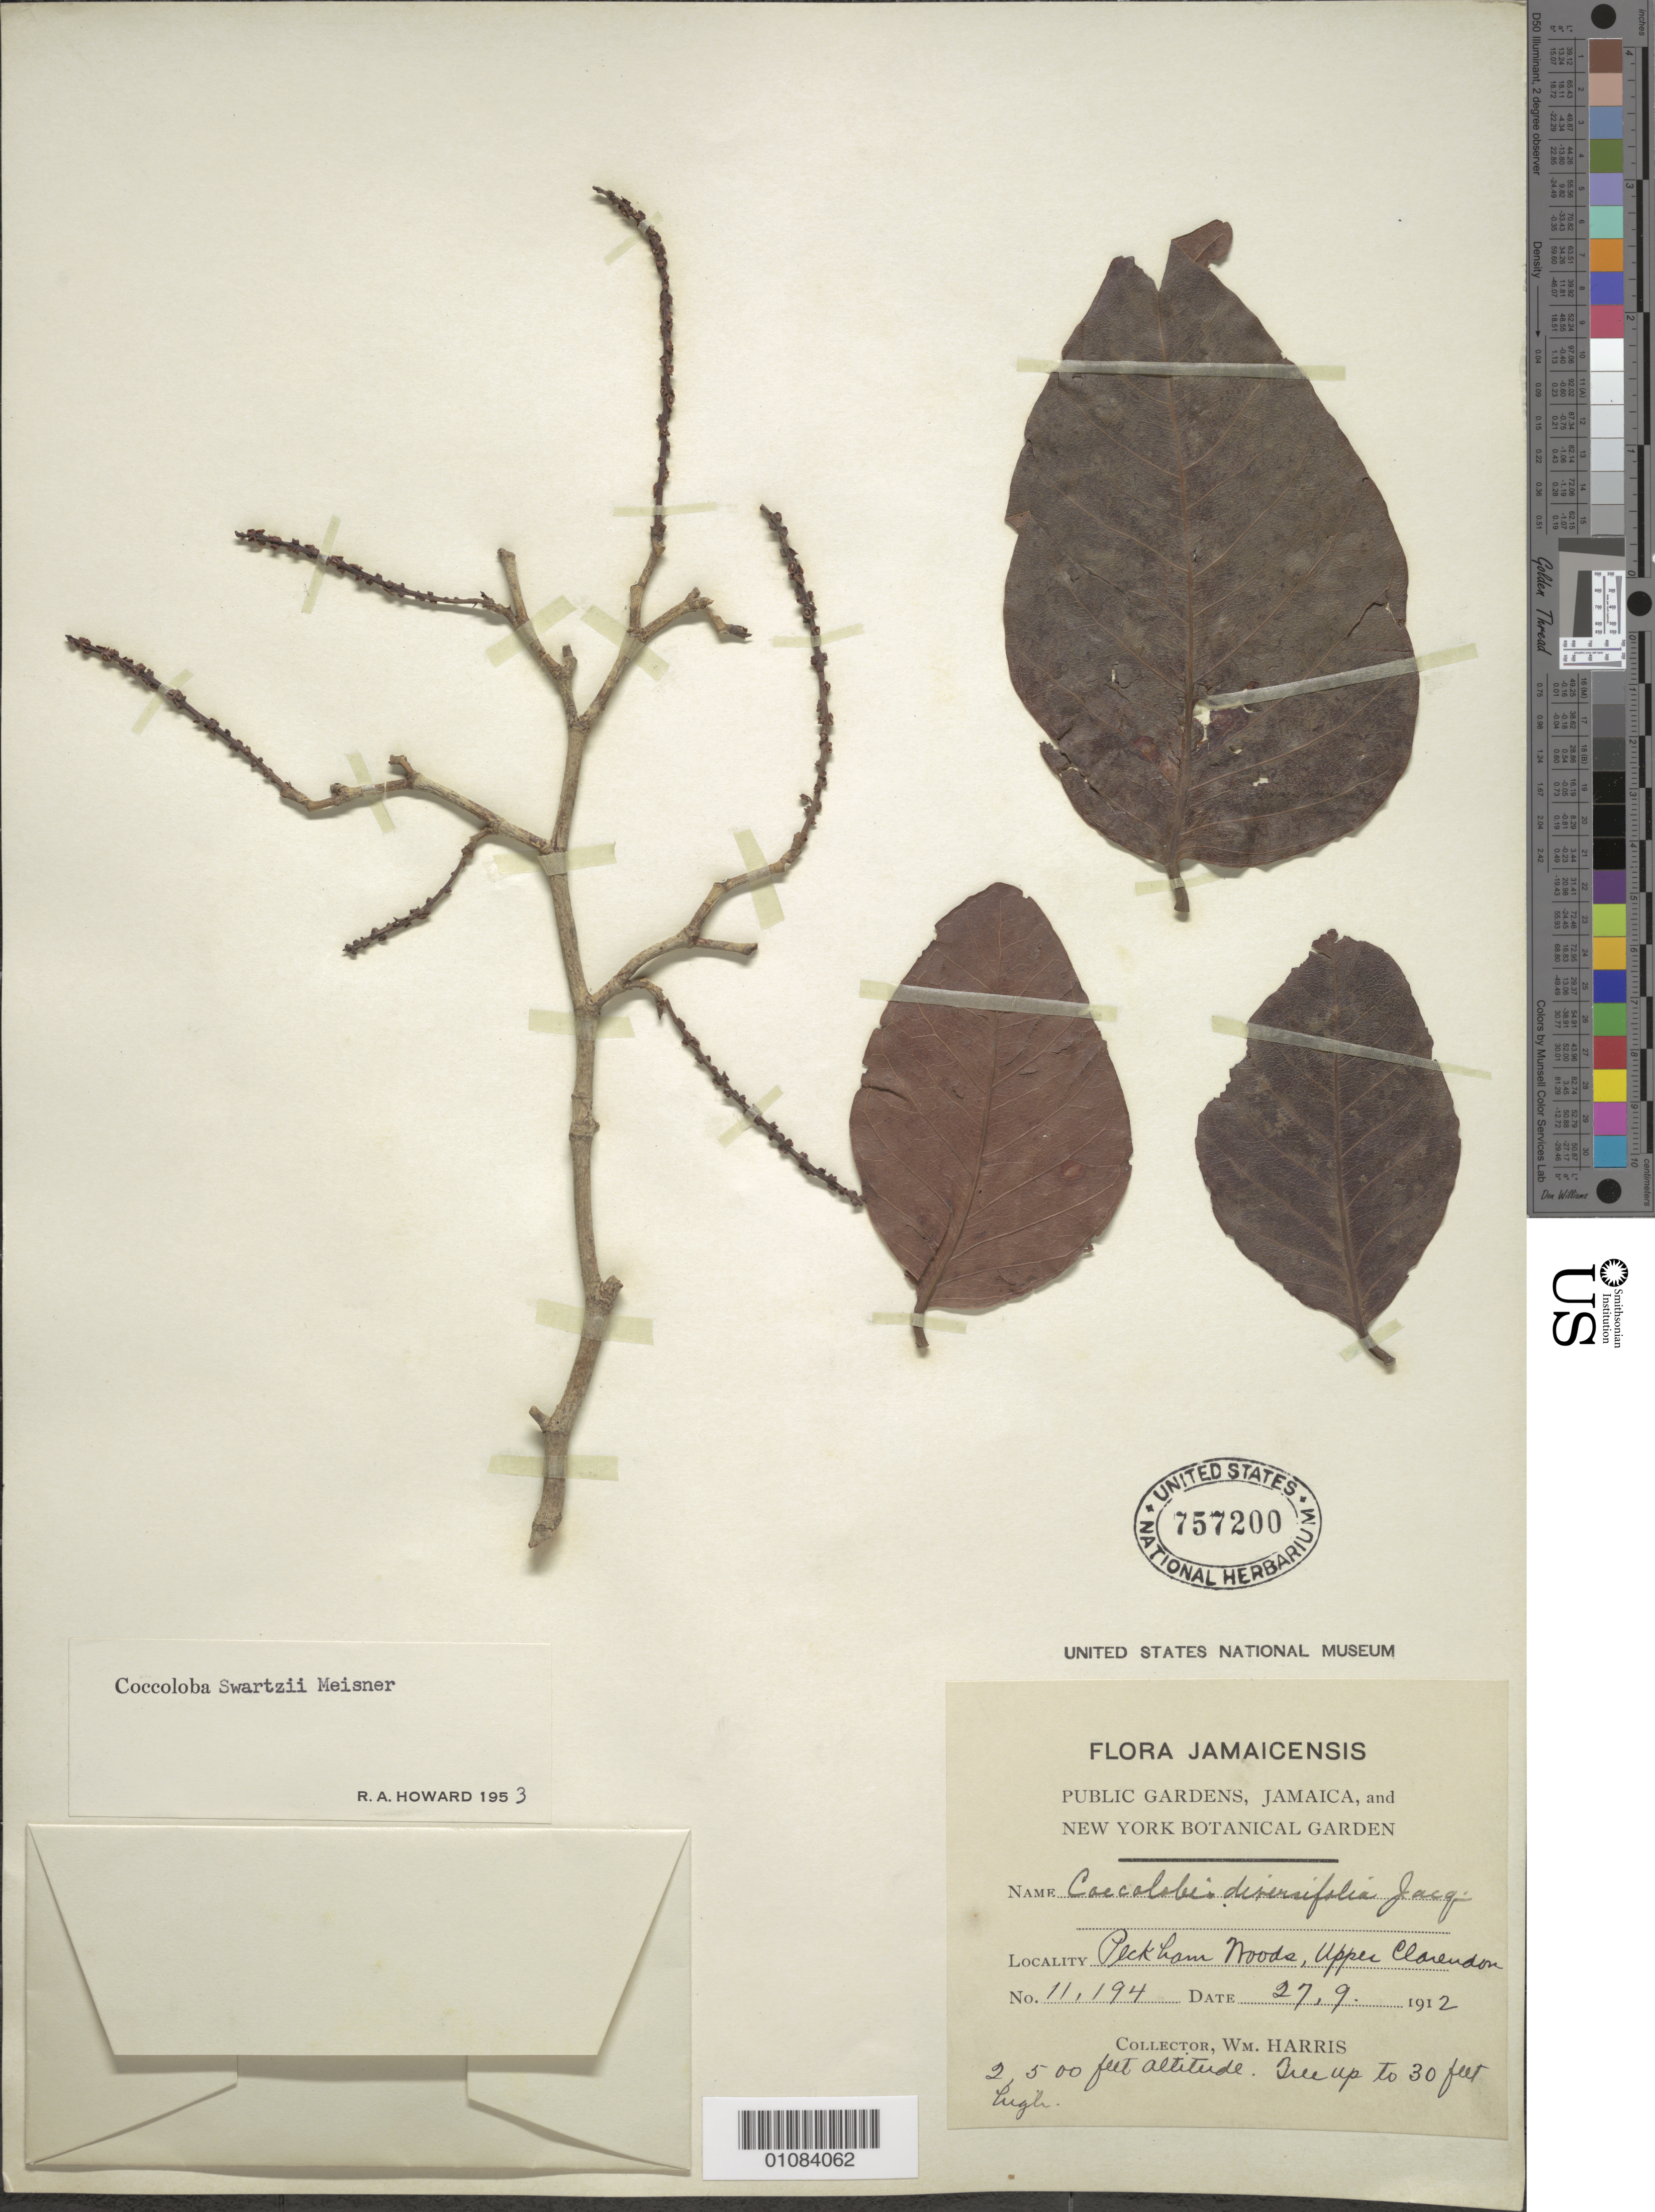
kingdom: Plantae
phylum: Tracheophyta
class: Magnoliopsida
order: Caryophyllales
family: Polygonaceae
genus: Coccoloba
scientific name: Coccoloba swartzii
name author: Meisn.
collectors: W. Harris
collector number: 11194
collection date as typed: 27 Sep 1912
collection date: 1912-09-27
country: Jamaica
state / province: Clarendon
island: Jamaica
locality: Peckham Woods, Upper Clarendon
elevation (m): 762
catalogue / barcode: US 757200